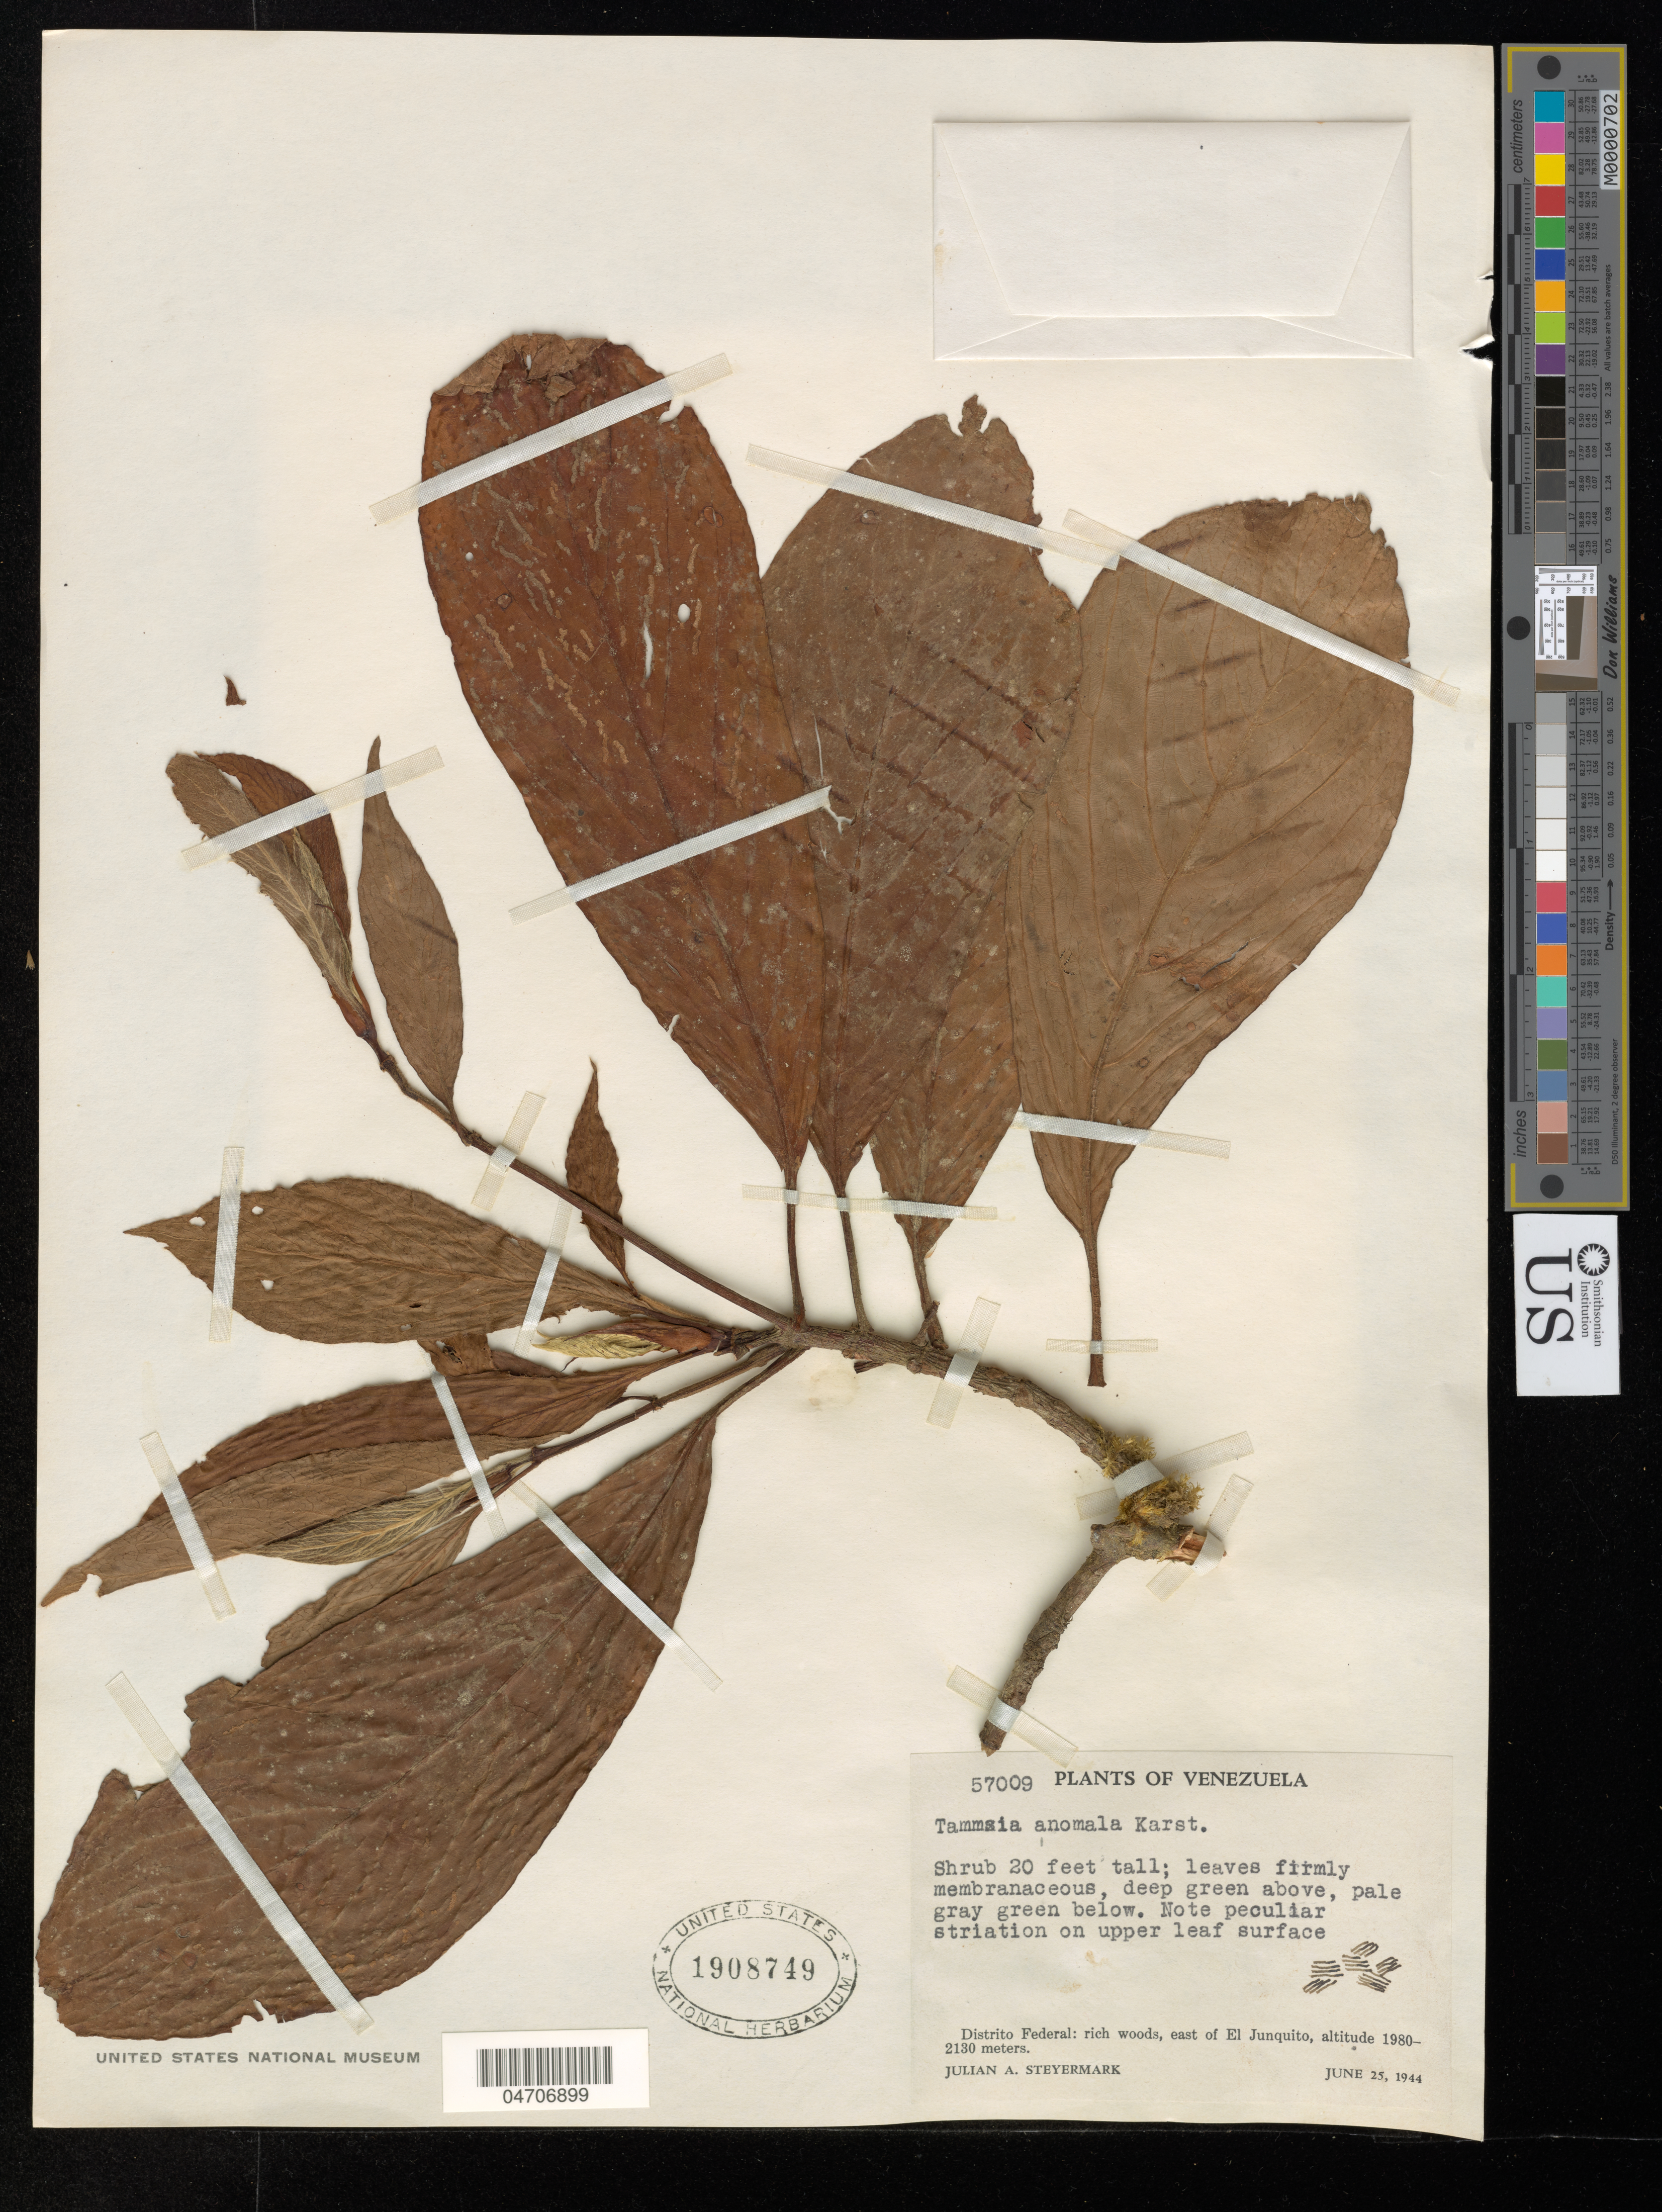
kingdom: Plantae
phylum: Tracheophyta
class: Magnoliopsida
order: Gentianales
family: Rubiaceae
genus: Tammsia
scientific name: Tammsia anomala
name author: (H. Karst.) H. Karst.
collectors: J. Steyermark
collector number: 57009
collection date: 1944-06-25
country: Venezuela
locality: Distrito Federal: rich woods, east of El Junquito.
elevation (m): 1980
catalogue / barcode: US 1908749